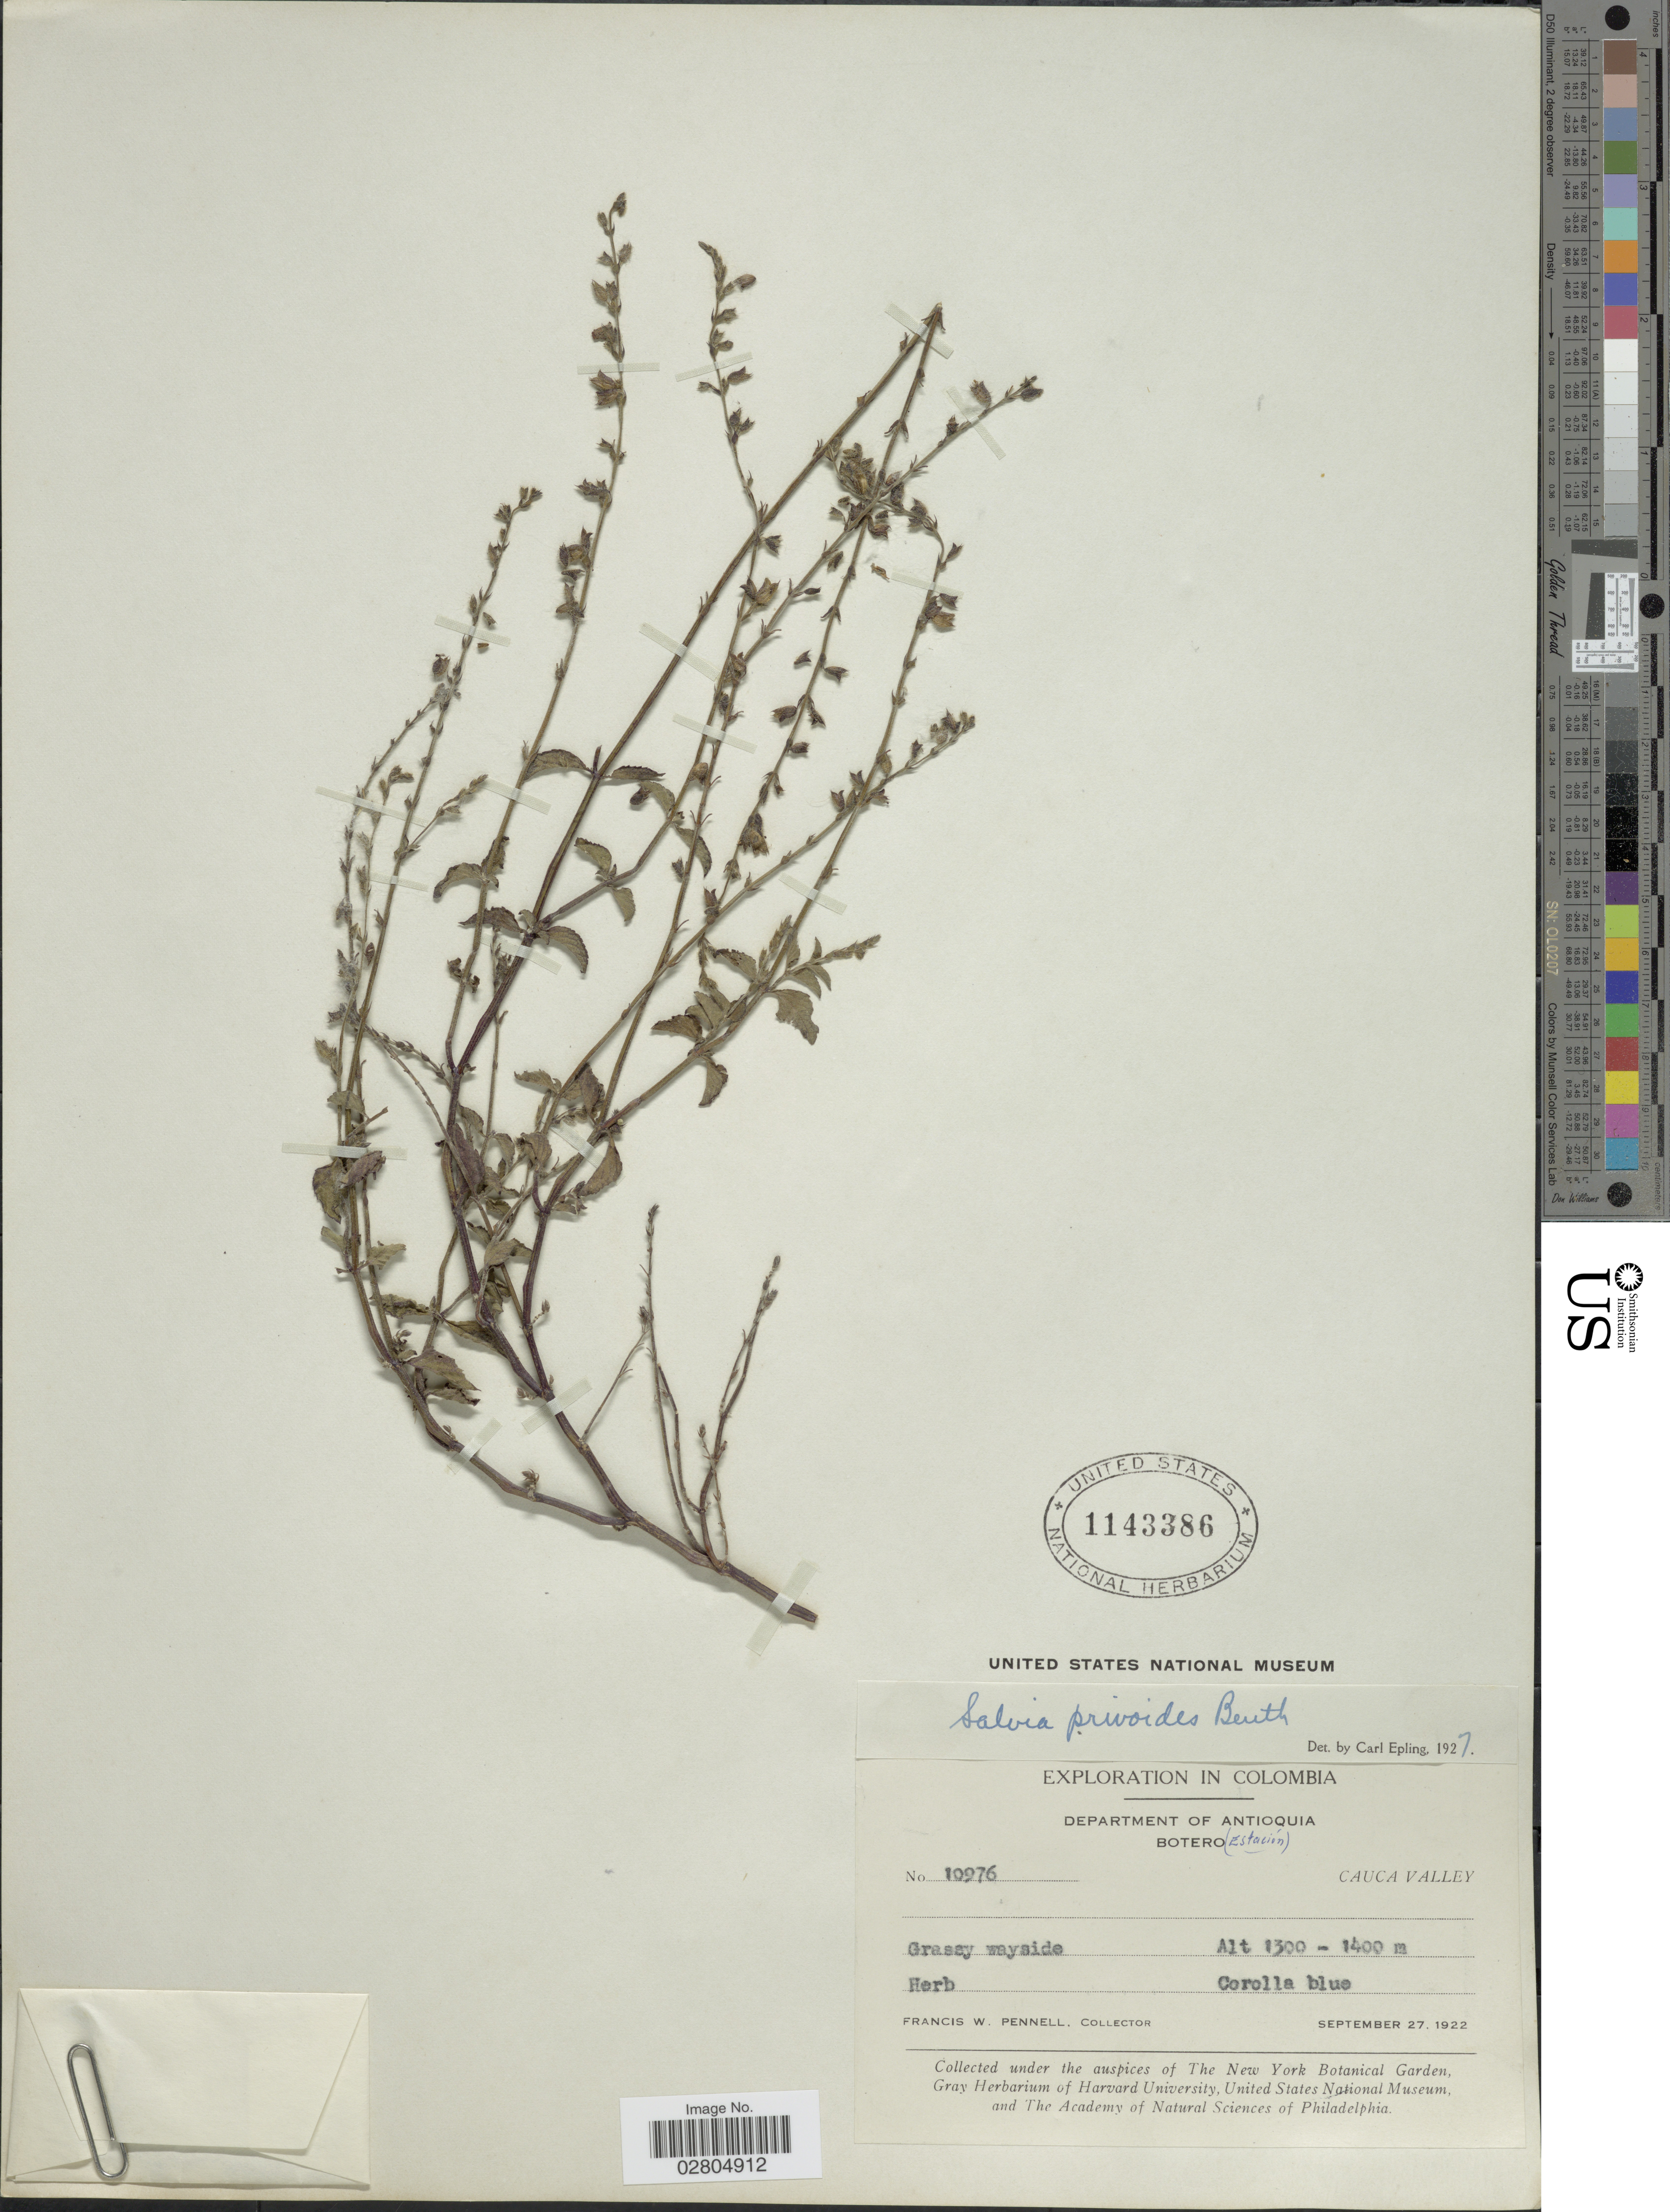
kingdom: Plantae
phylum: Tracheophyta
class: Magnoliopsida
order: Lamiales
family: Lamiaceae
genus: Salvia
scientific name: Salvia privoides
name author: Benth.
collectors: F. W. Pennell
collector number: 10976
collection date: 1922-09-27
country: Colombia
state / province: Antioquia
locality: Department of Antioquia. Botero (Estación). Cauca Valley.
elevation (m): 1300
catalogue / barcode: US 1143386